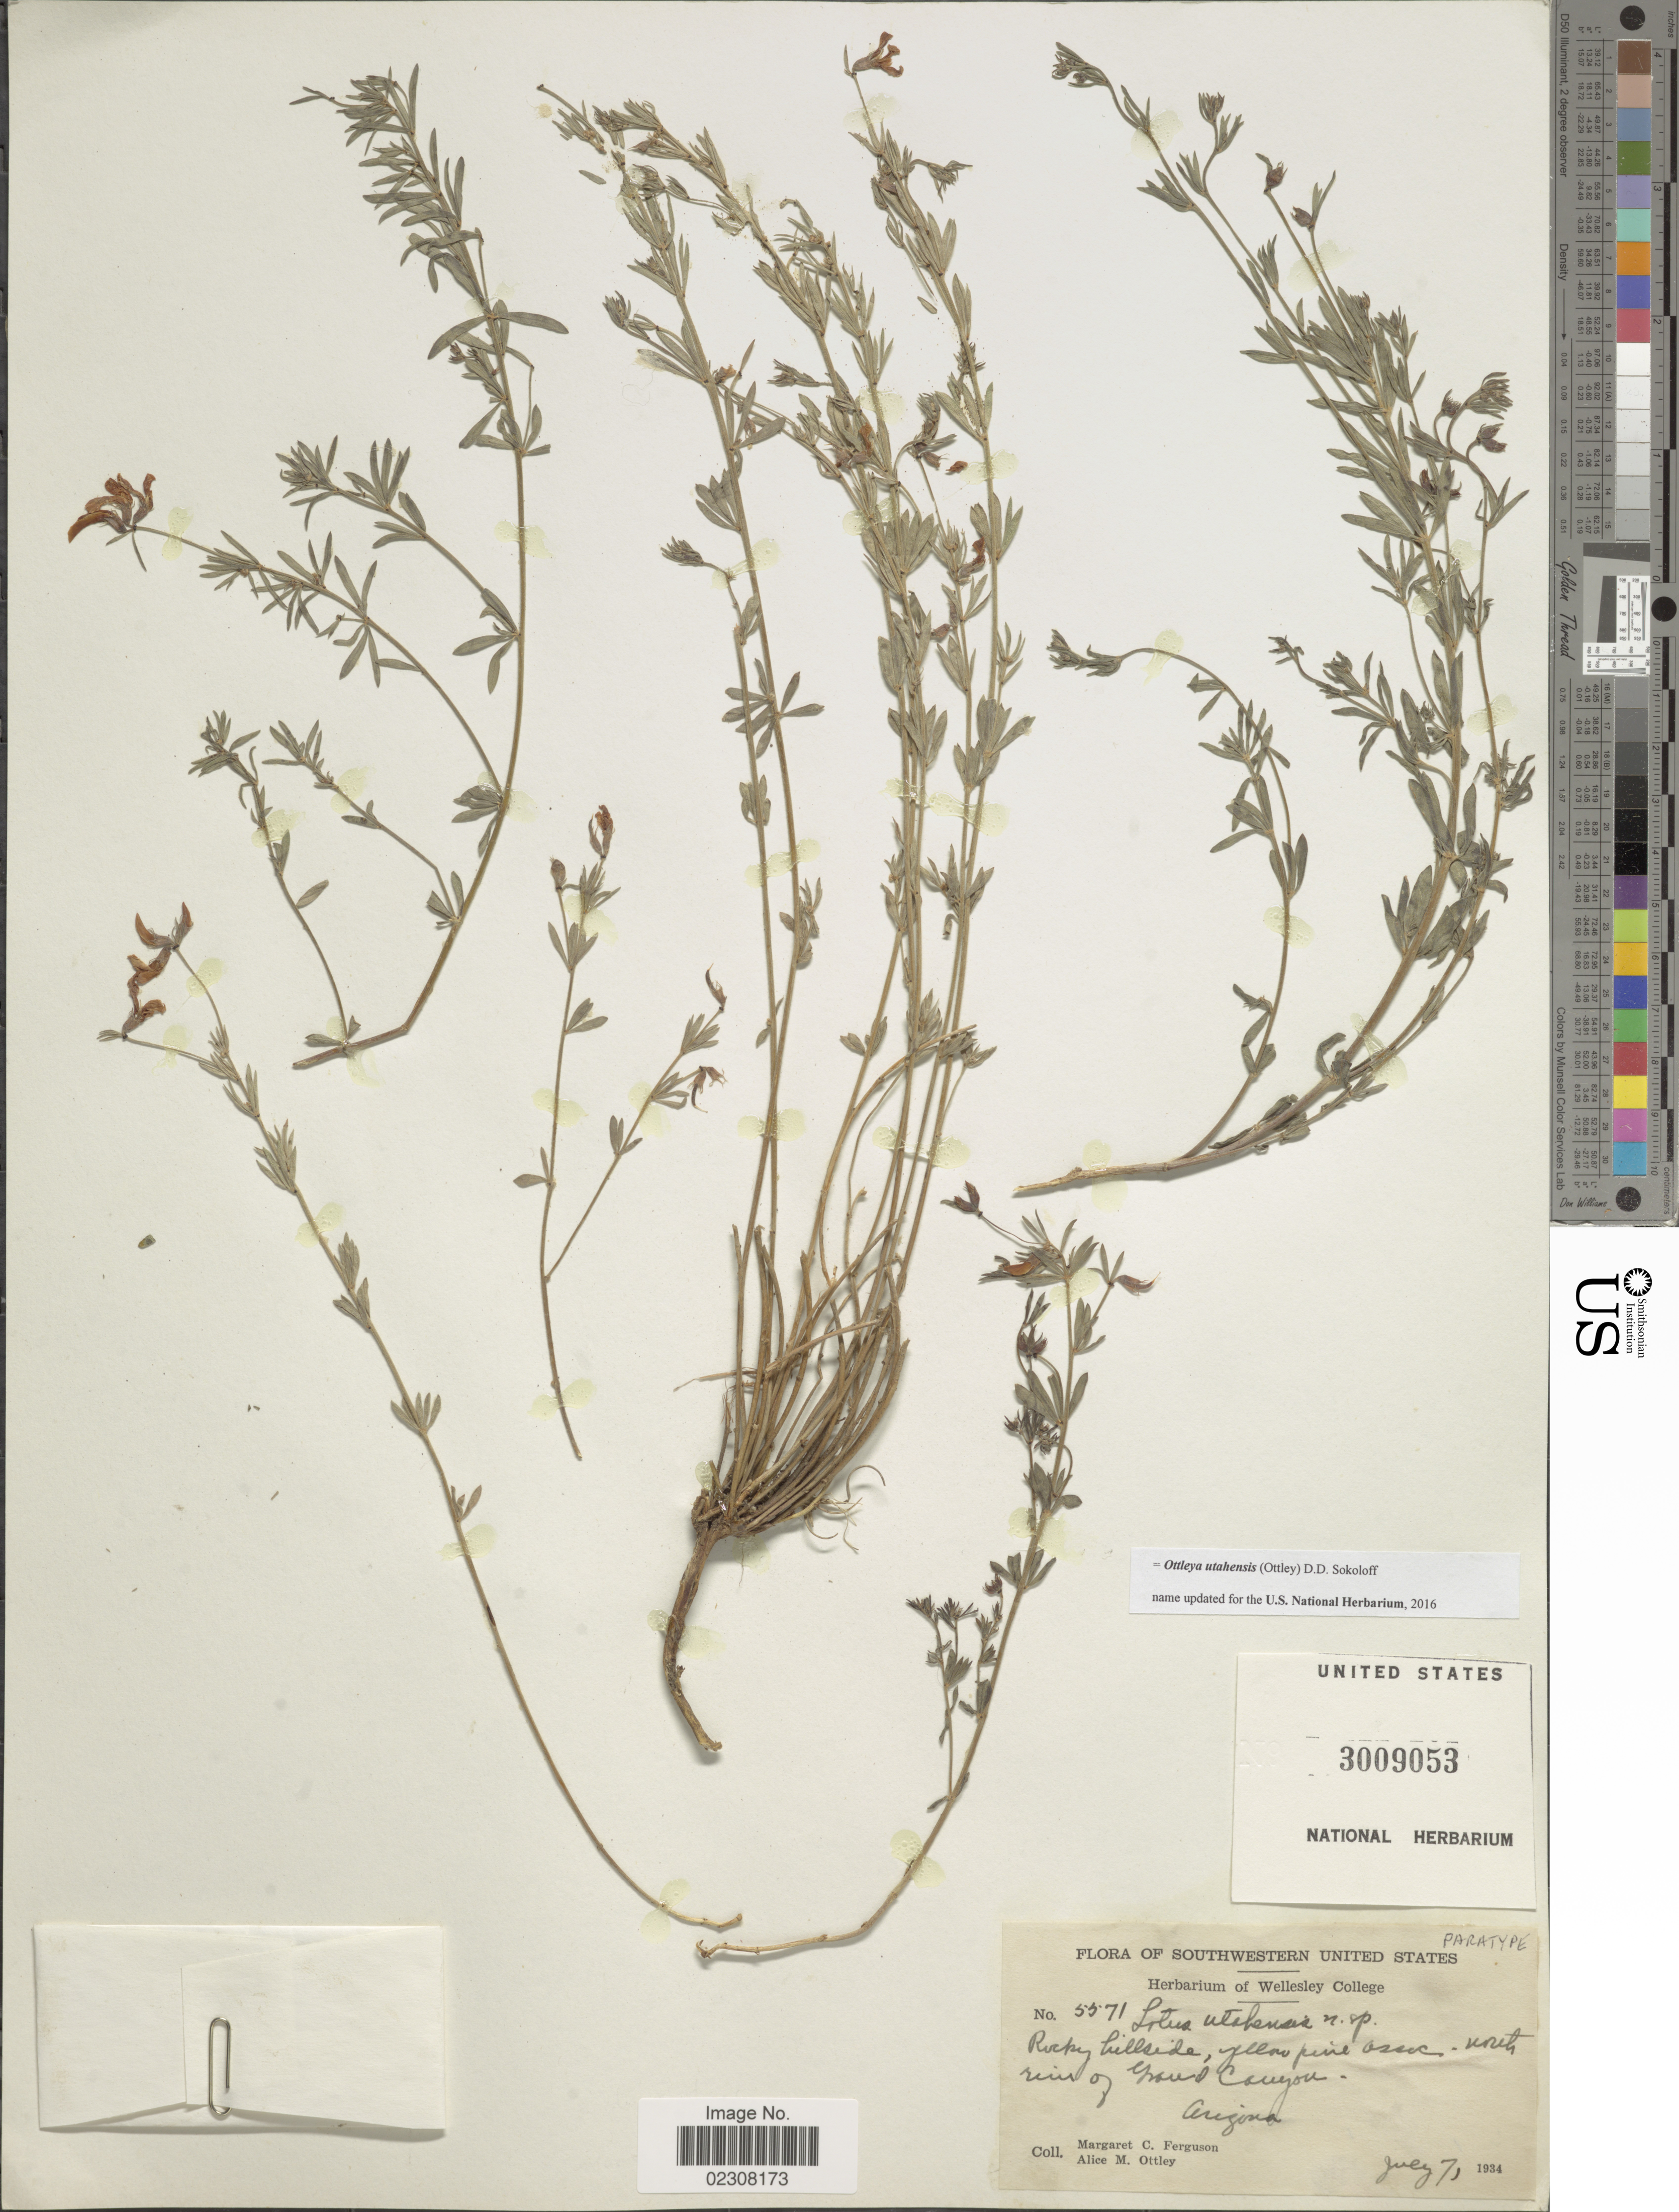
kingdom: Plantae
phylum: Tracheophyta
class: Magnoliopsida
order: Fabales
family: Fabaceae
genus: Ottleya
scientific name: Ottleya utahensis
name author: (Ottley) D.D. Sokoloff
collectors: M. Ferguson & A. M. Ottley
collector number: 5571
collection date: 1934-07-07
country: United States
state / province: Arizona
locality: North side of Grand Canyon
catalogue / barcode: US 3009053